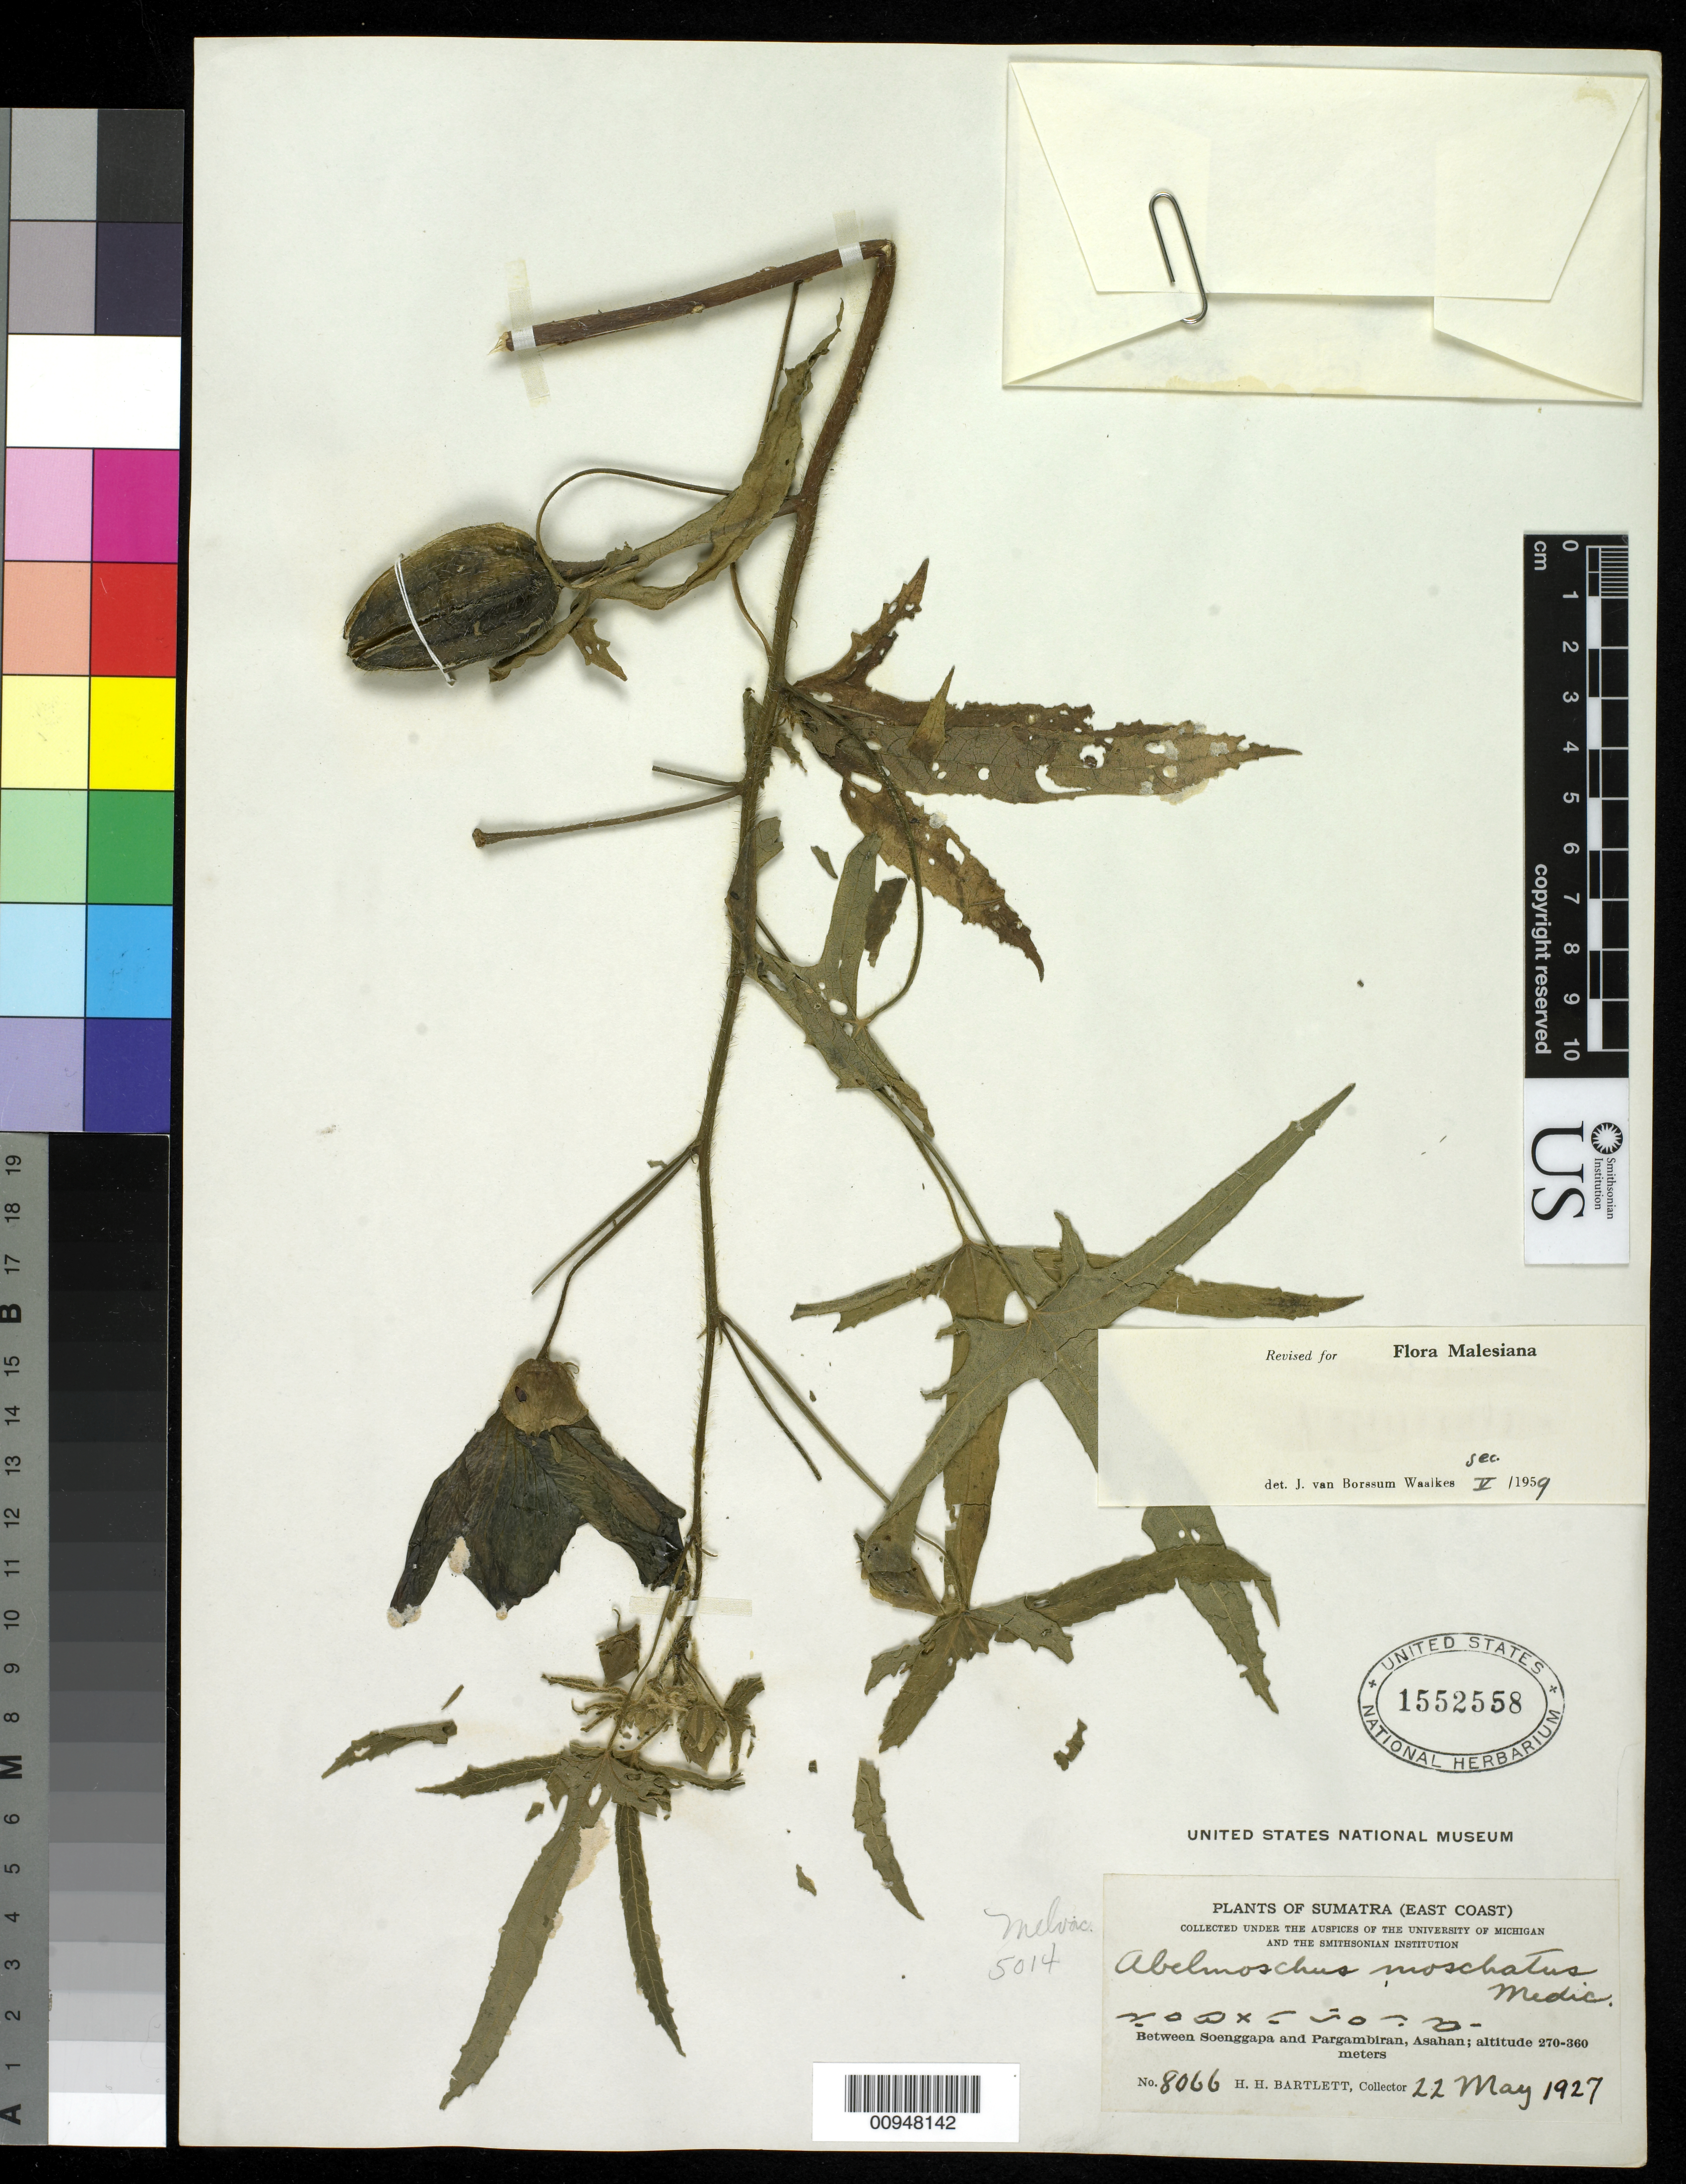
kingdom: Plantae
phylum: Tracheophyta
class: Magnoliopsida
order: Malvales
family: Malvaceae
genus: Abelmoschus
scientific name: Abelmoschus moschatus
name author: Medik.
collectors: H. H. Bartlett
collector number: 8066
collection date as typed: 22 May 1927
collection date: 1927-05-22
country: Indonesia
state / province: Sumatra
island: Sumatra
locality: Between Soenggapa and Pargambiran, Asahan.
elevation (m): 270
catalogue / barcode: US 1552558